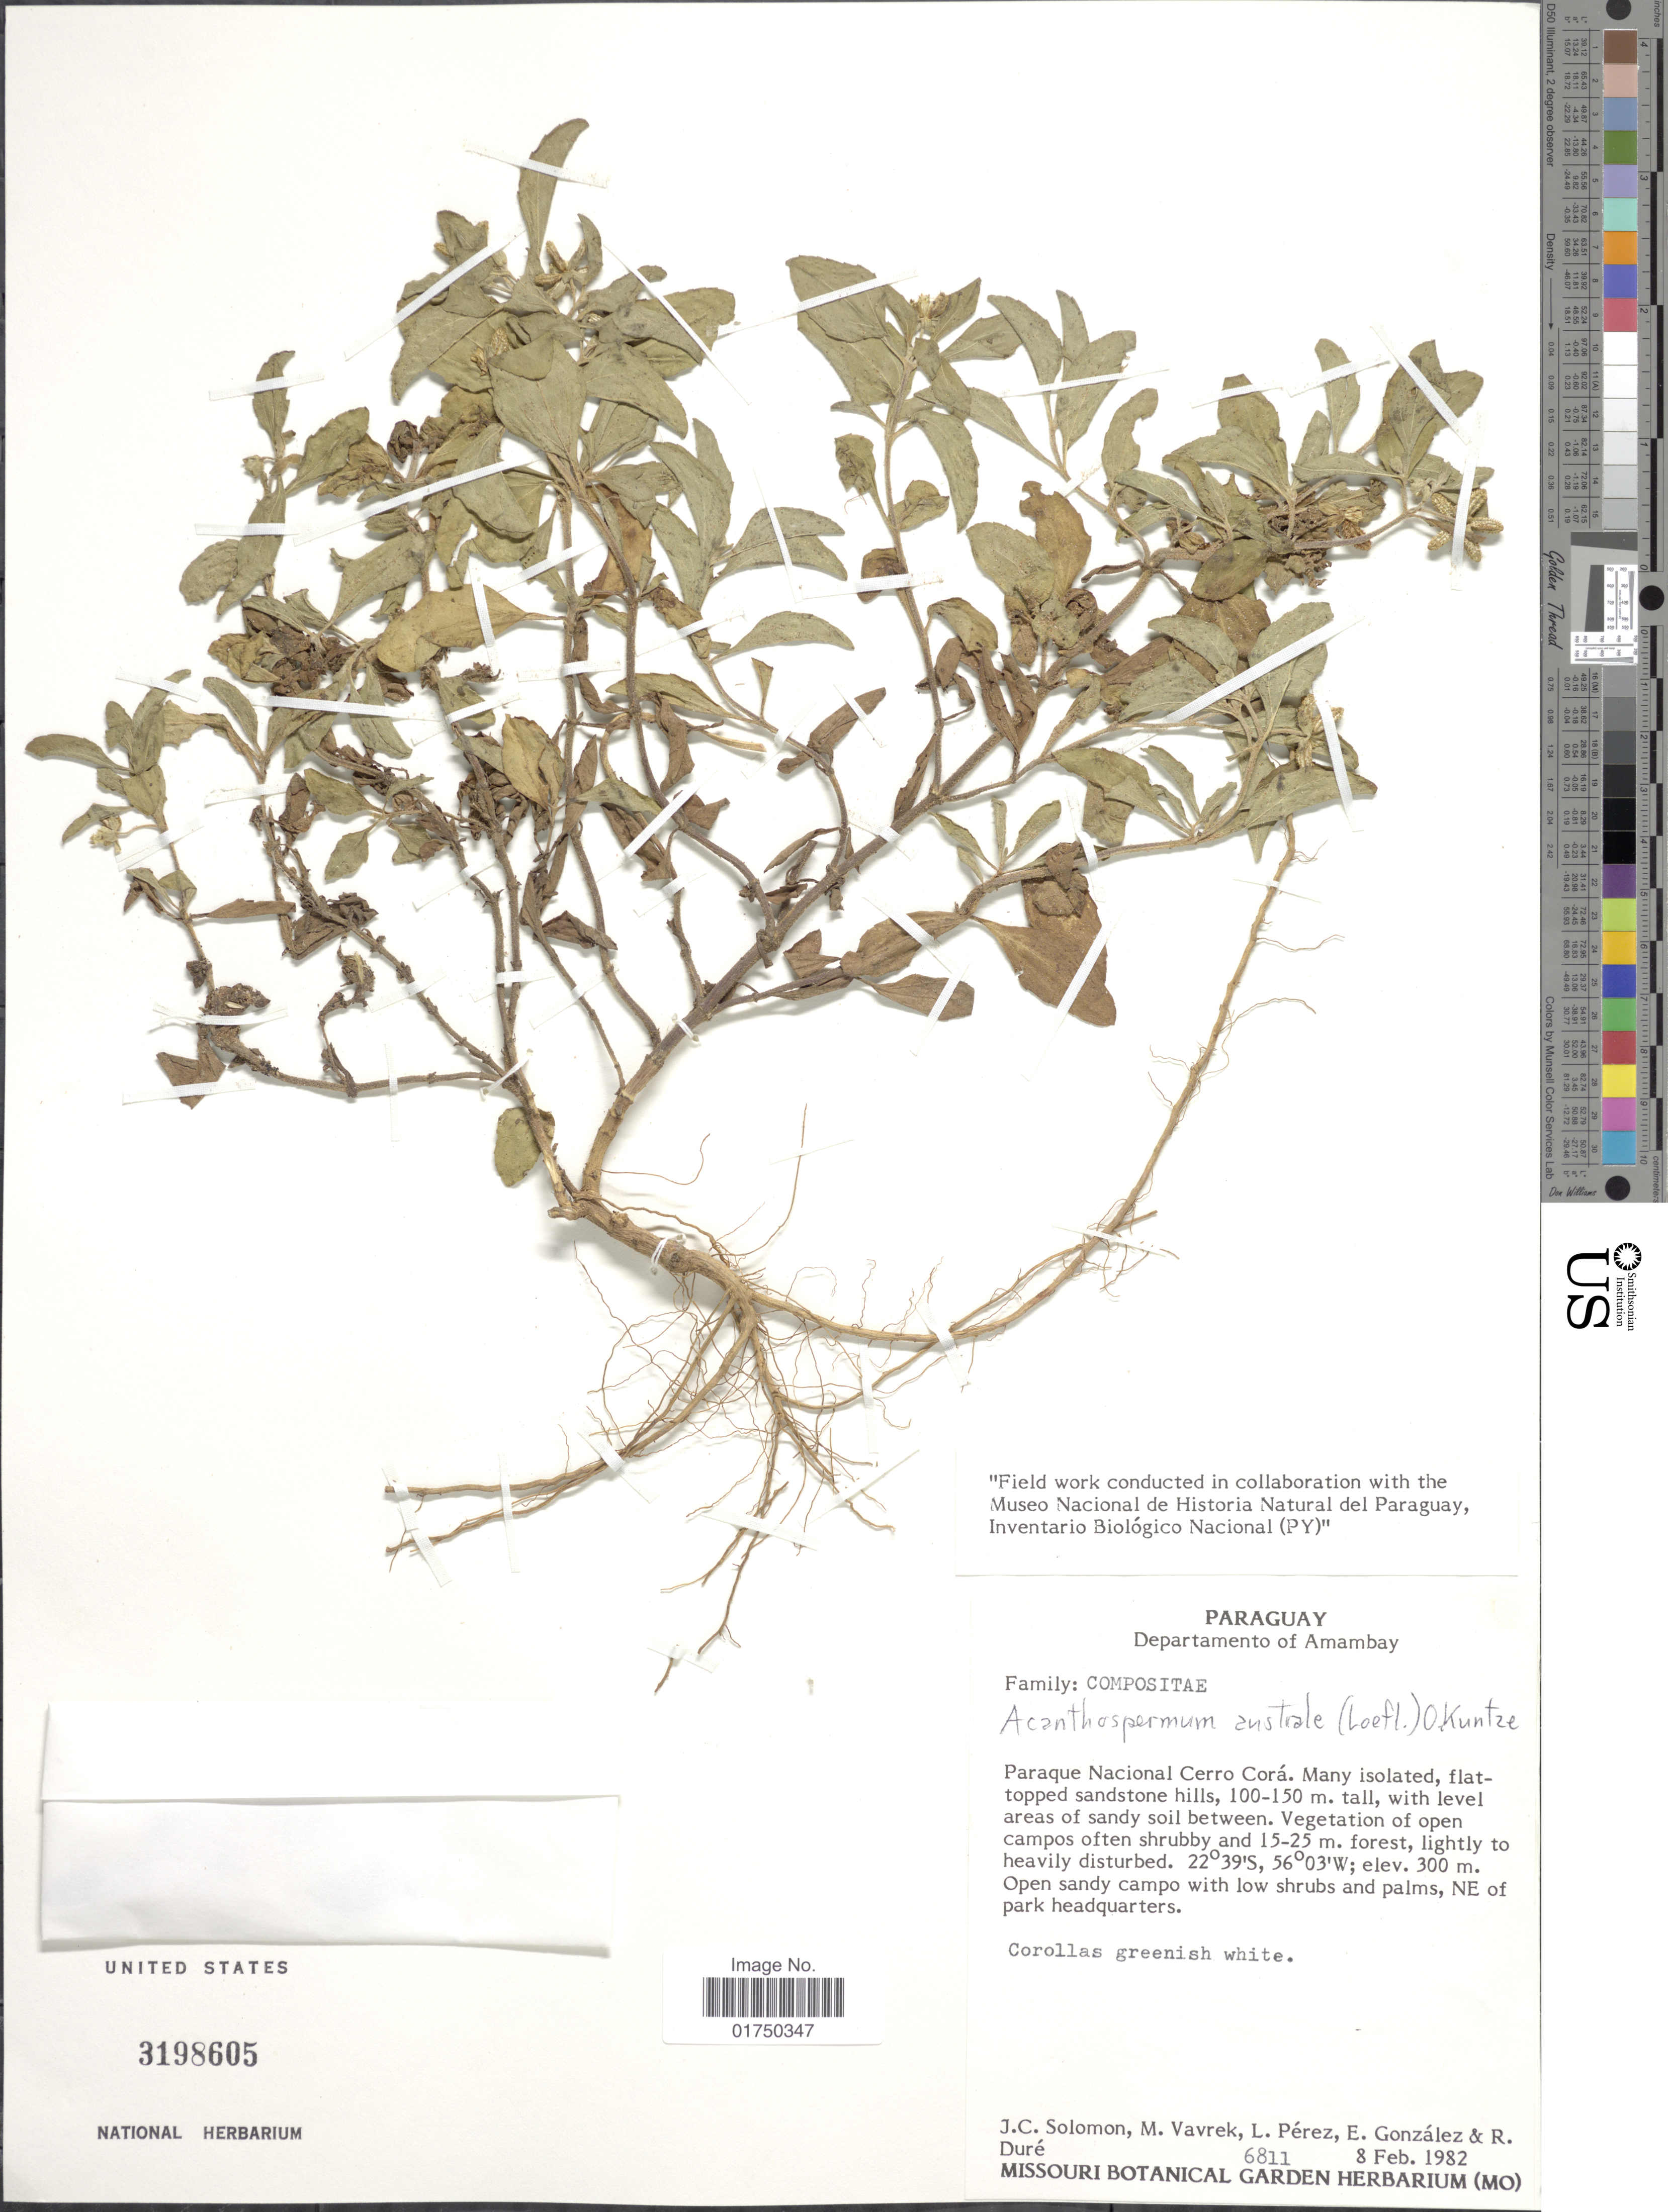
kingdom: Plantae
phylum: Tracheophyta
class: Magnoliopsida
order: Asterales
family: Asteraceae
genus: Acanthospermum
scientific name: Acanthospermum australe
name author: (Loefl.) Kuntze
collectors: J. C. Solomon, M. Vavrek, L. Pérez, E. González & R. Duré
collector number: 6811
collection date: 1982-02-08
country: Paraguay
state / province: Amambay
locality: Departamento of Amambay. Paraque Nacional Cerro Corá.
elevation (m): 100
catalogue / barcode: US 3198605